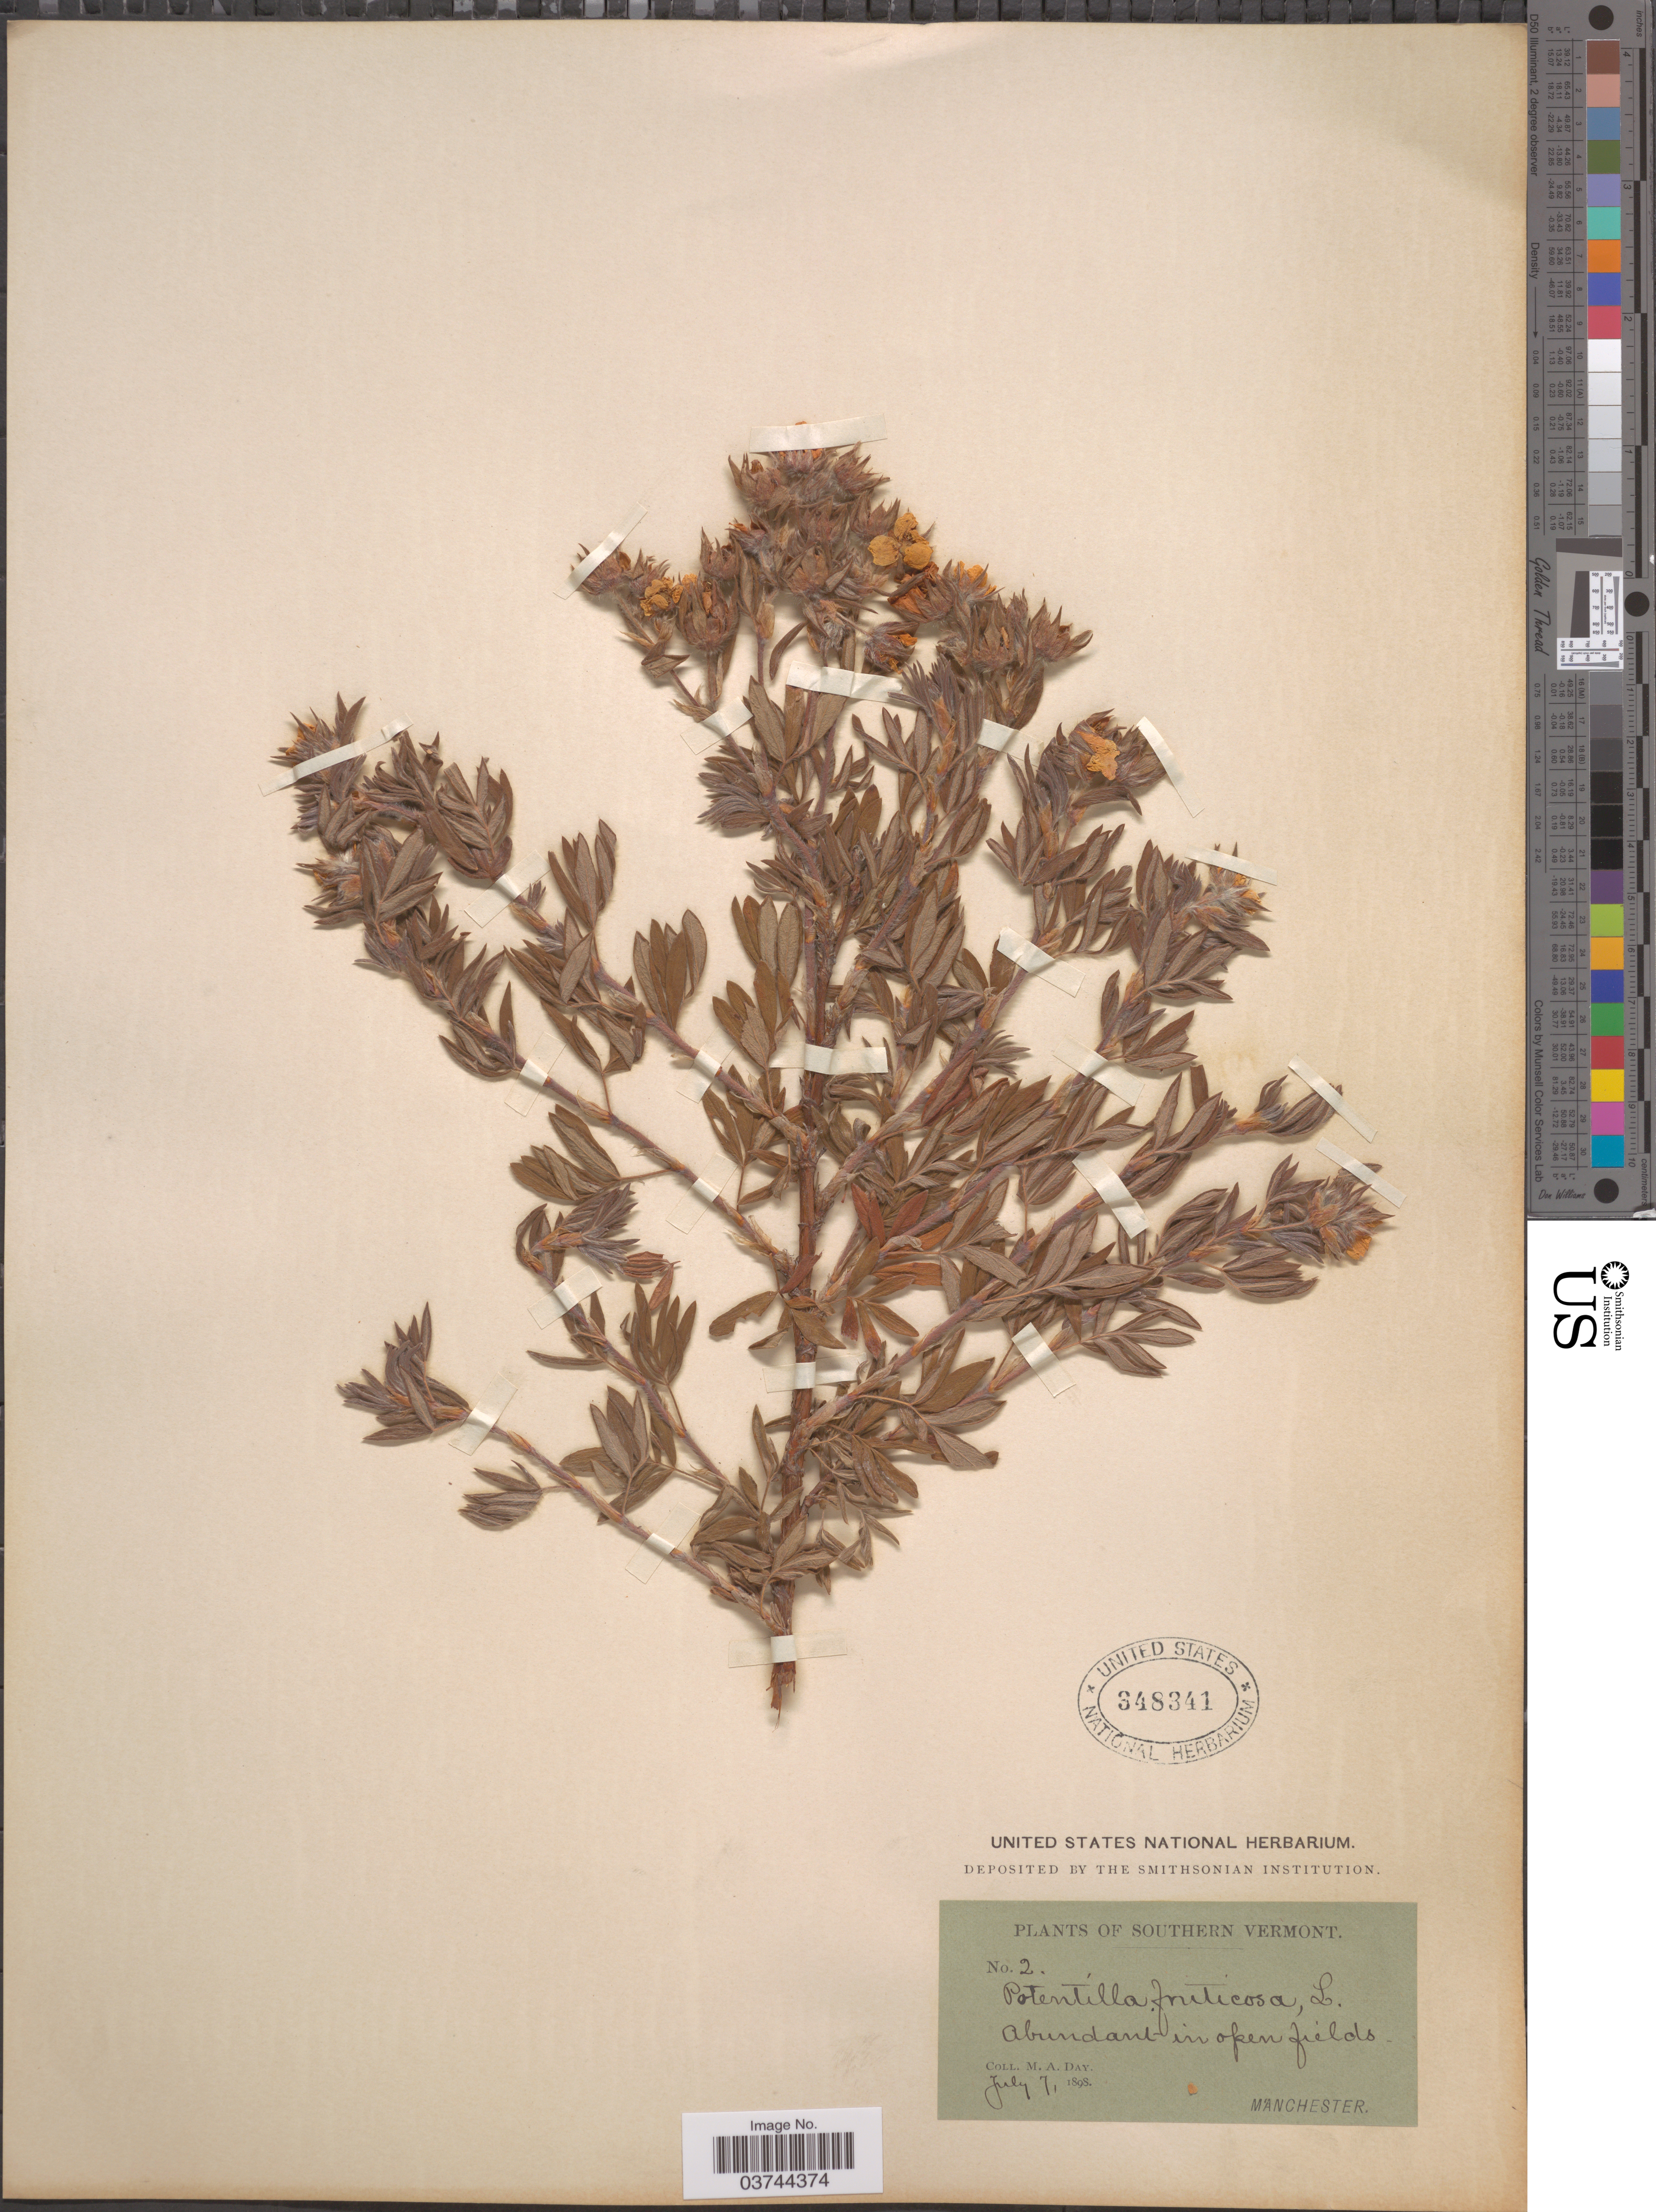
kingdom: Plantae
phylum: Tracheophyta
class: Magnoliopsida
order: Rosales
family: Rosaceae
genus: Dasiphora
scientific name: Dasiphora fruticosa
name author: (L.) Rydb.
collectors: M. Day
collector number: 2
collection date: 1898-07-07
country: United States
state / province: Vermont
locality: Southern Vermont.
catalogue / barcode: US 348341